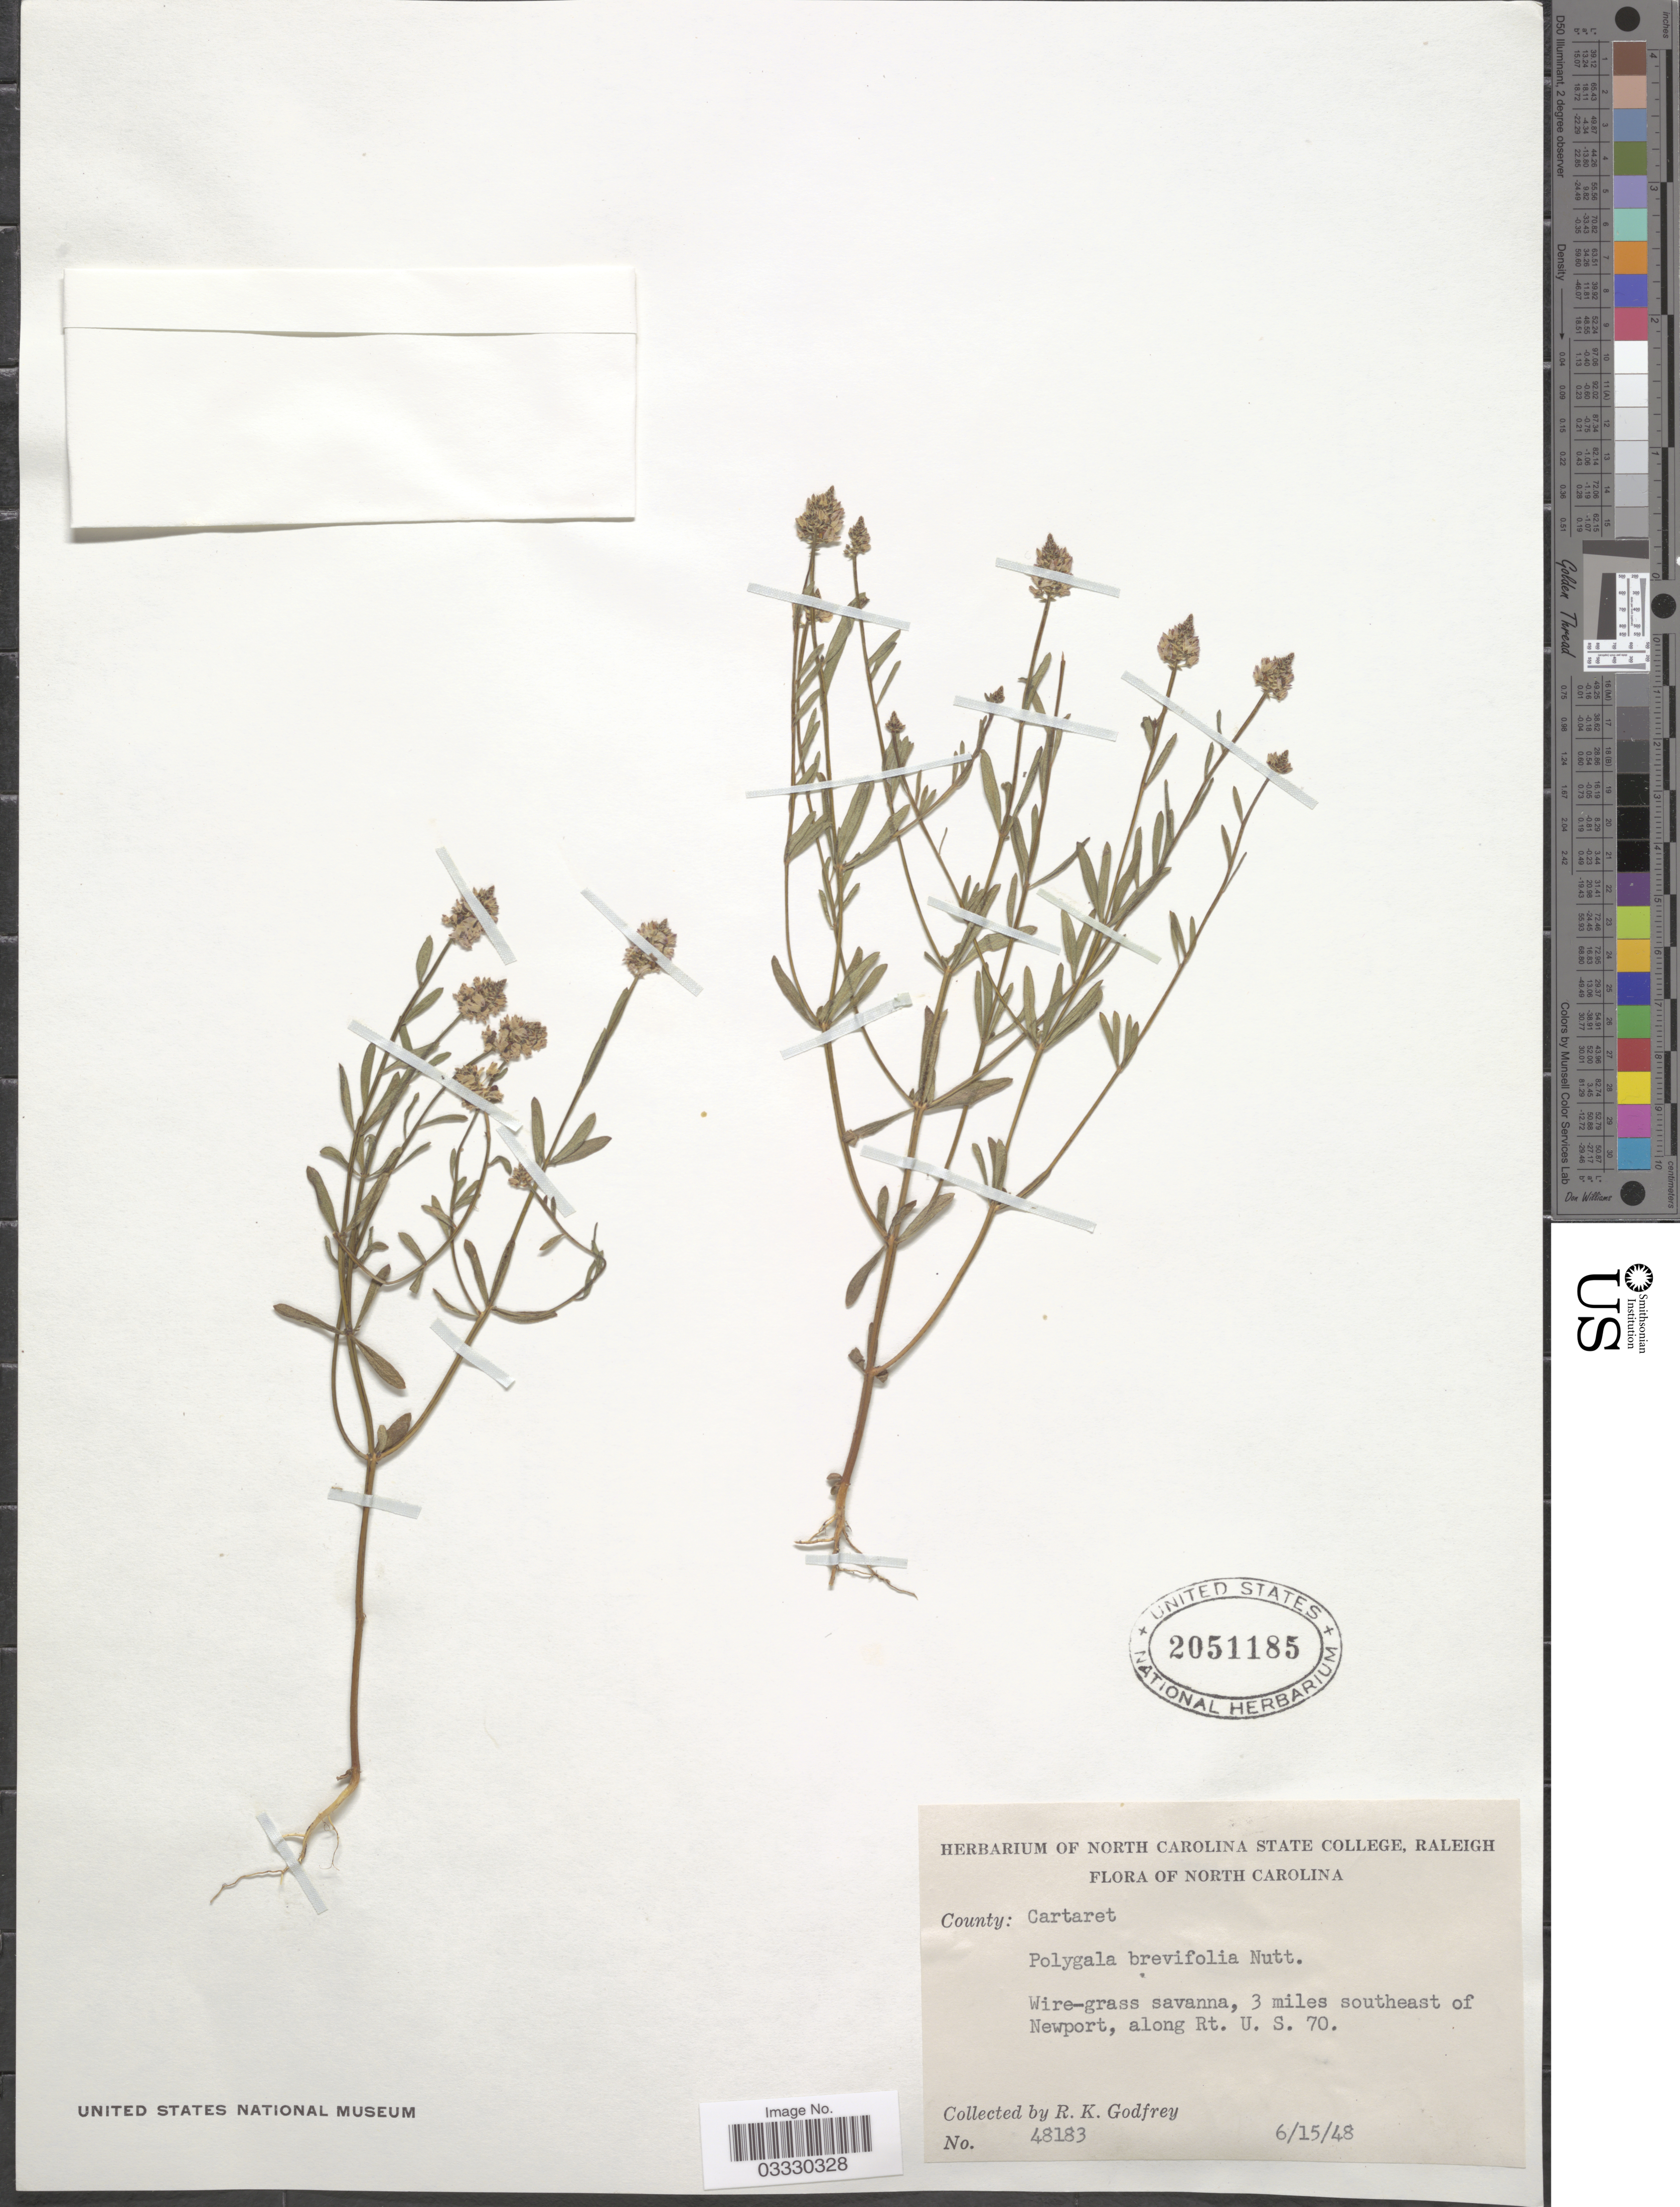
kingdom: Plantae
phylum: Tracheophyta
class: Magnoliopsida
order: Fabales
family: Polygalaceae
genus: Polygala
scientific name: Polygala brevifolia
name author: Nutt.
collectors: R. K. Godfrey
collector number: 48183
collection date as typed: Transcribed d/m/y: 15/6/48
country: United States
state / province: North Carolina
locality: County: Cartaret. 3 miles southeast of Newport, along Rt. U. S. 70.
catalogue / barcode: US 2051185